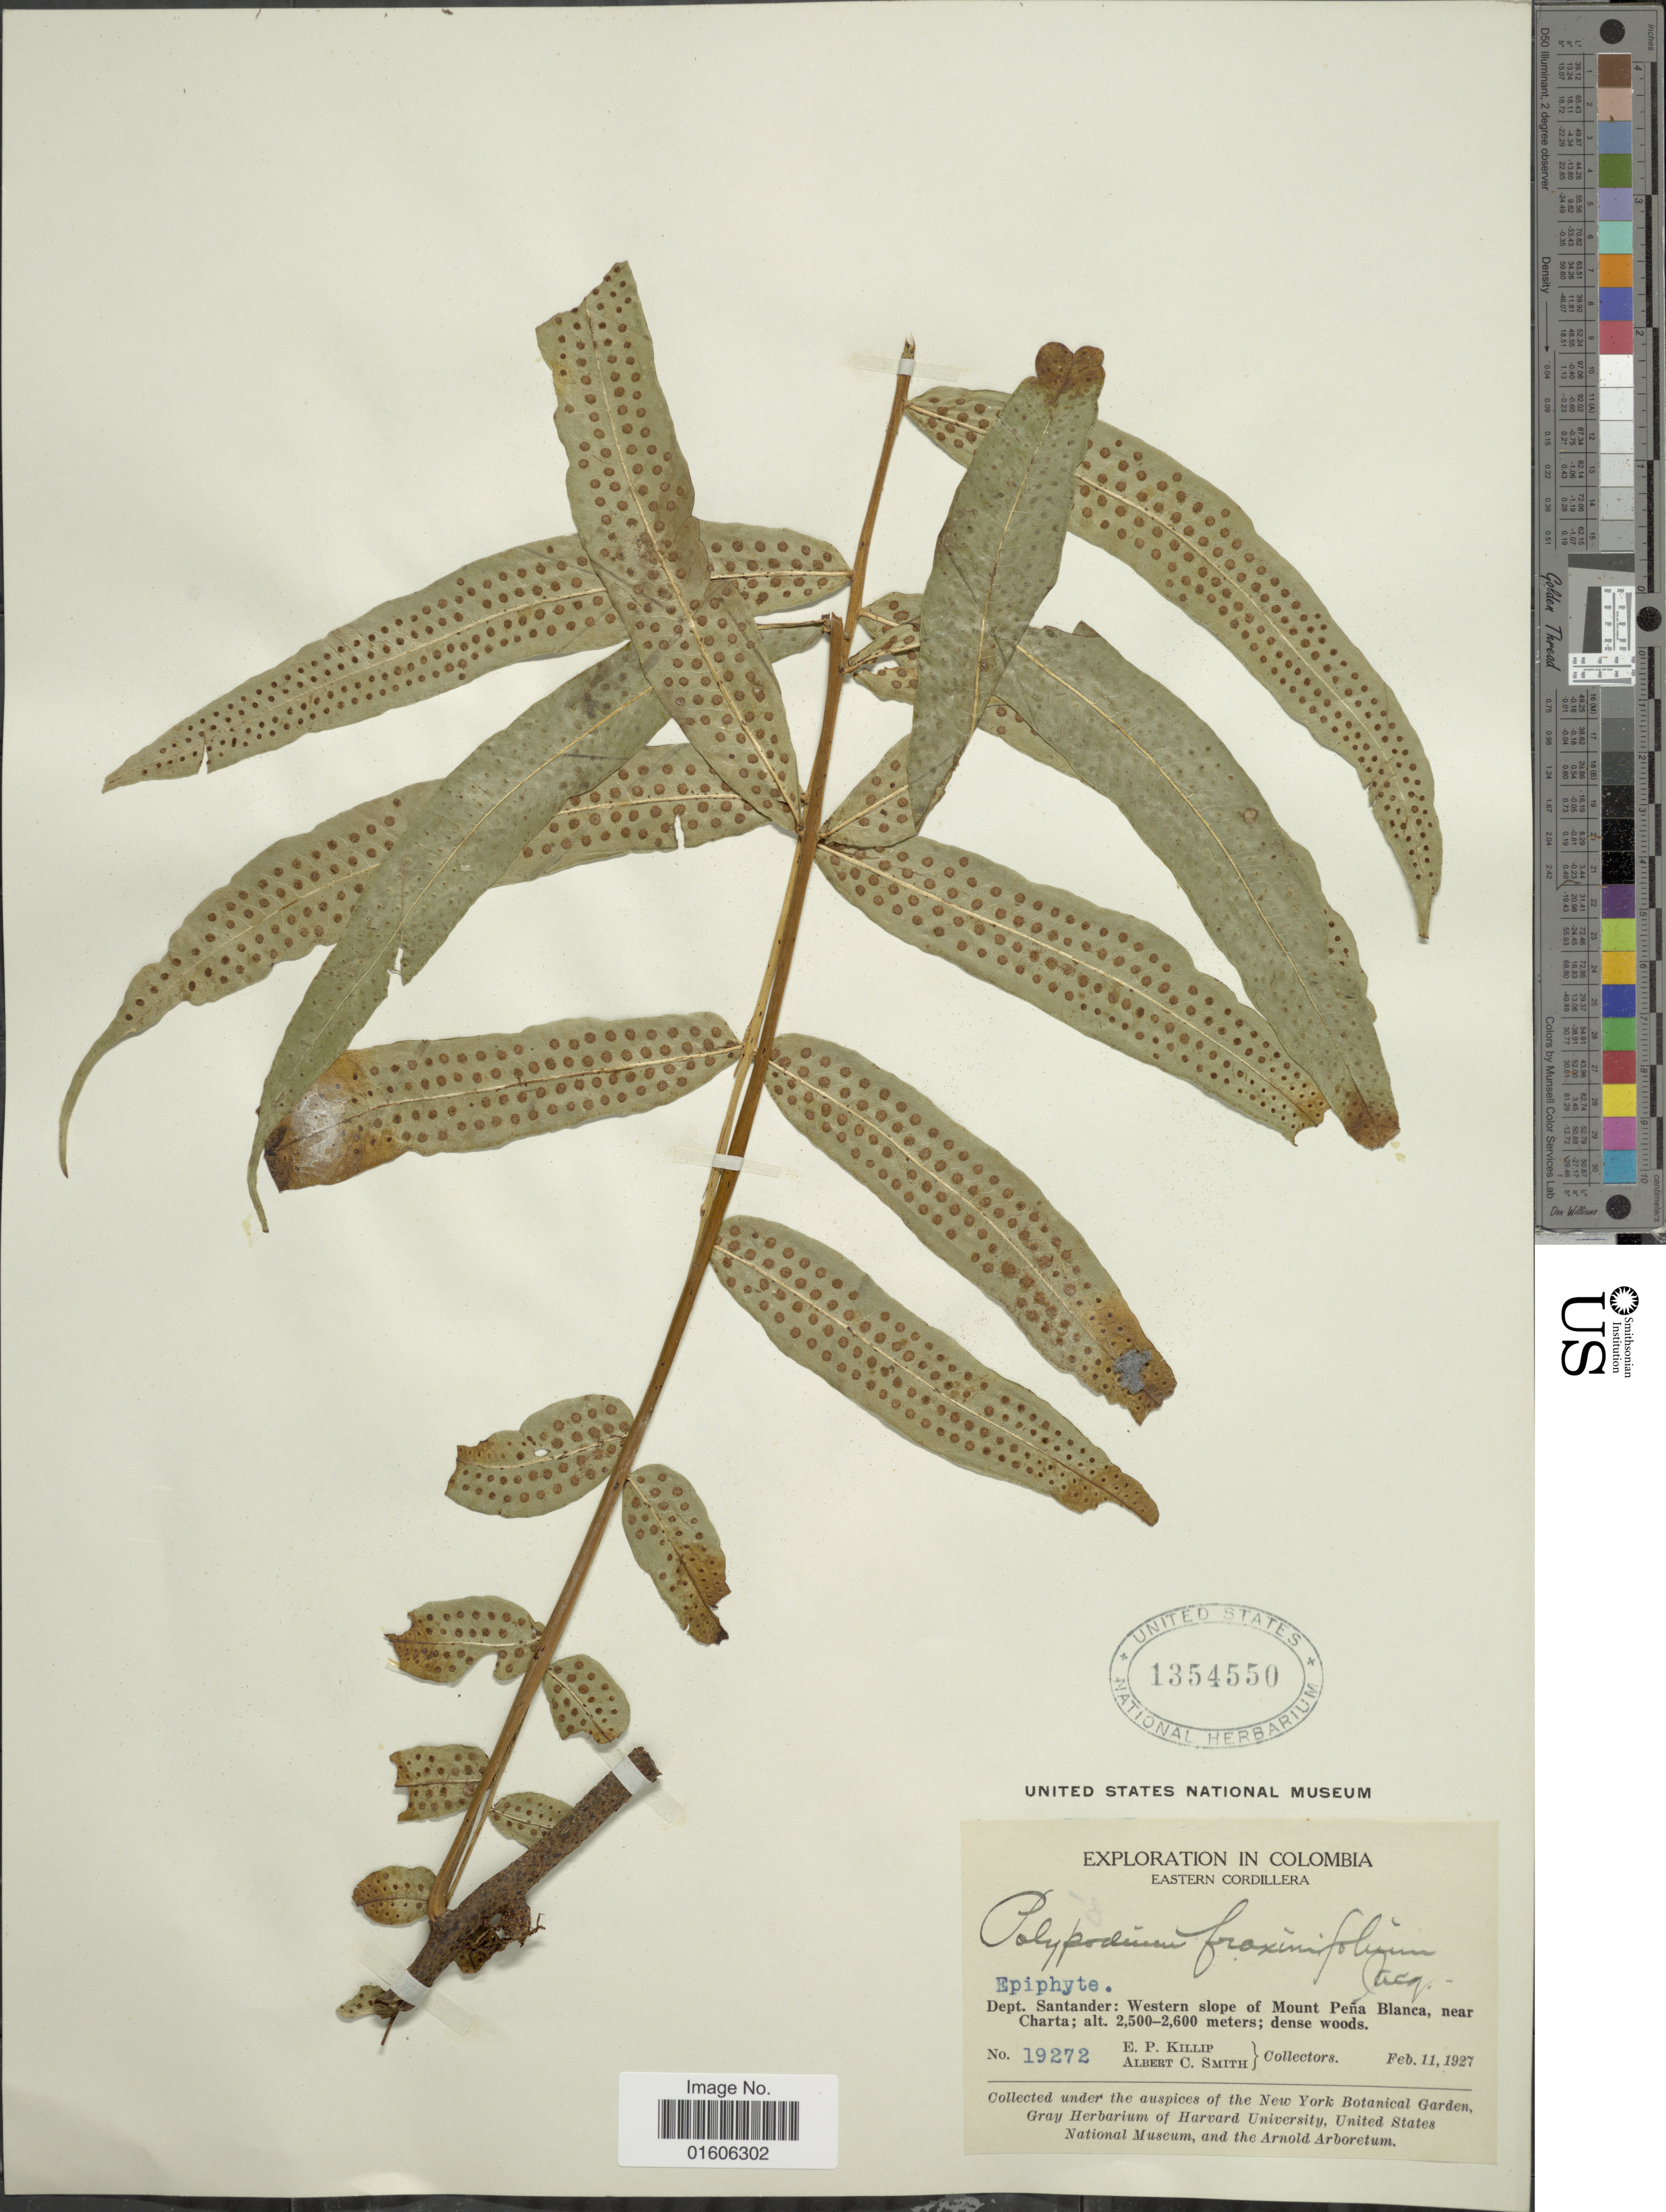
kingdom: Plantae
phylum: Tracheophyta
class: Polypodiopsida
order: Polypodiales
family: Polypodiaceae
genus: Serpocaulon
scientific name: Serpocaulon fraxinifolium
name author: (Jacq.) A.R. Sm.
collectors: E. P. Killip & A. C. Smith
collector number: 19272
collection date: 1927-02-11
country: Colombia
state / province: Santander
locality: Eastern Cordillera. Dept. Santander: Western slope of Mount Peña Blanca, near Charta.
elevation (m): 2500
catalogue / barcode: US 1354550